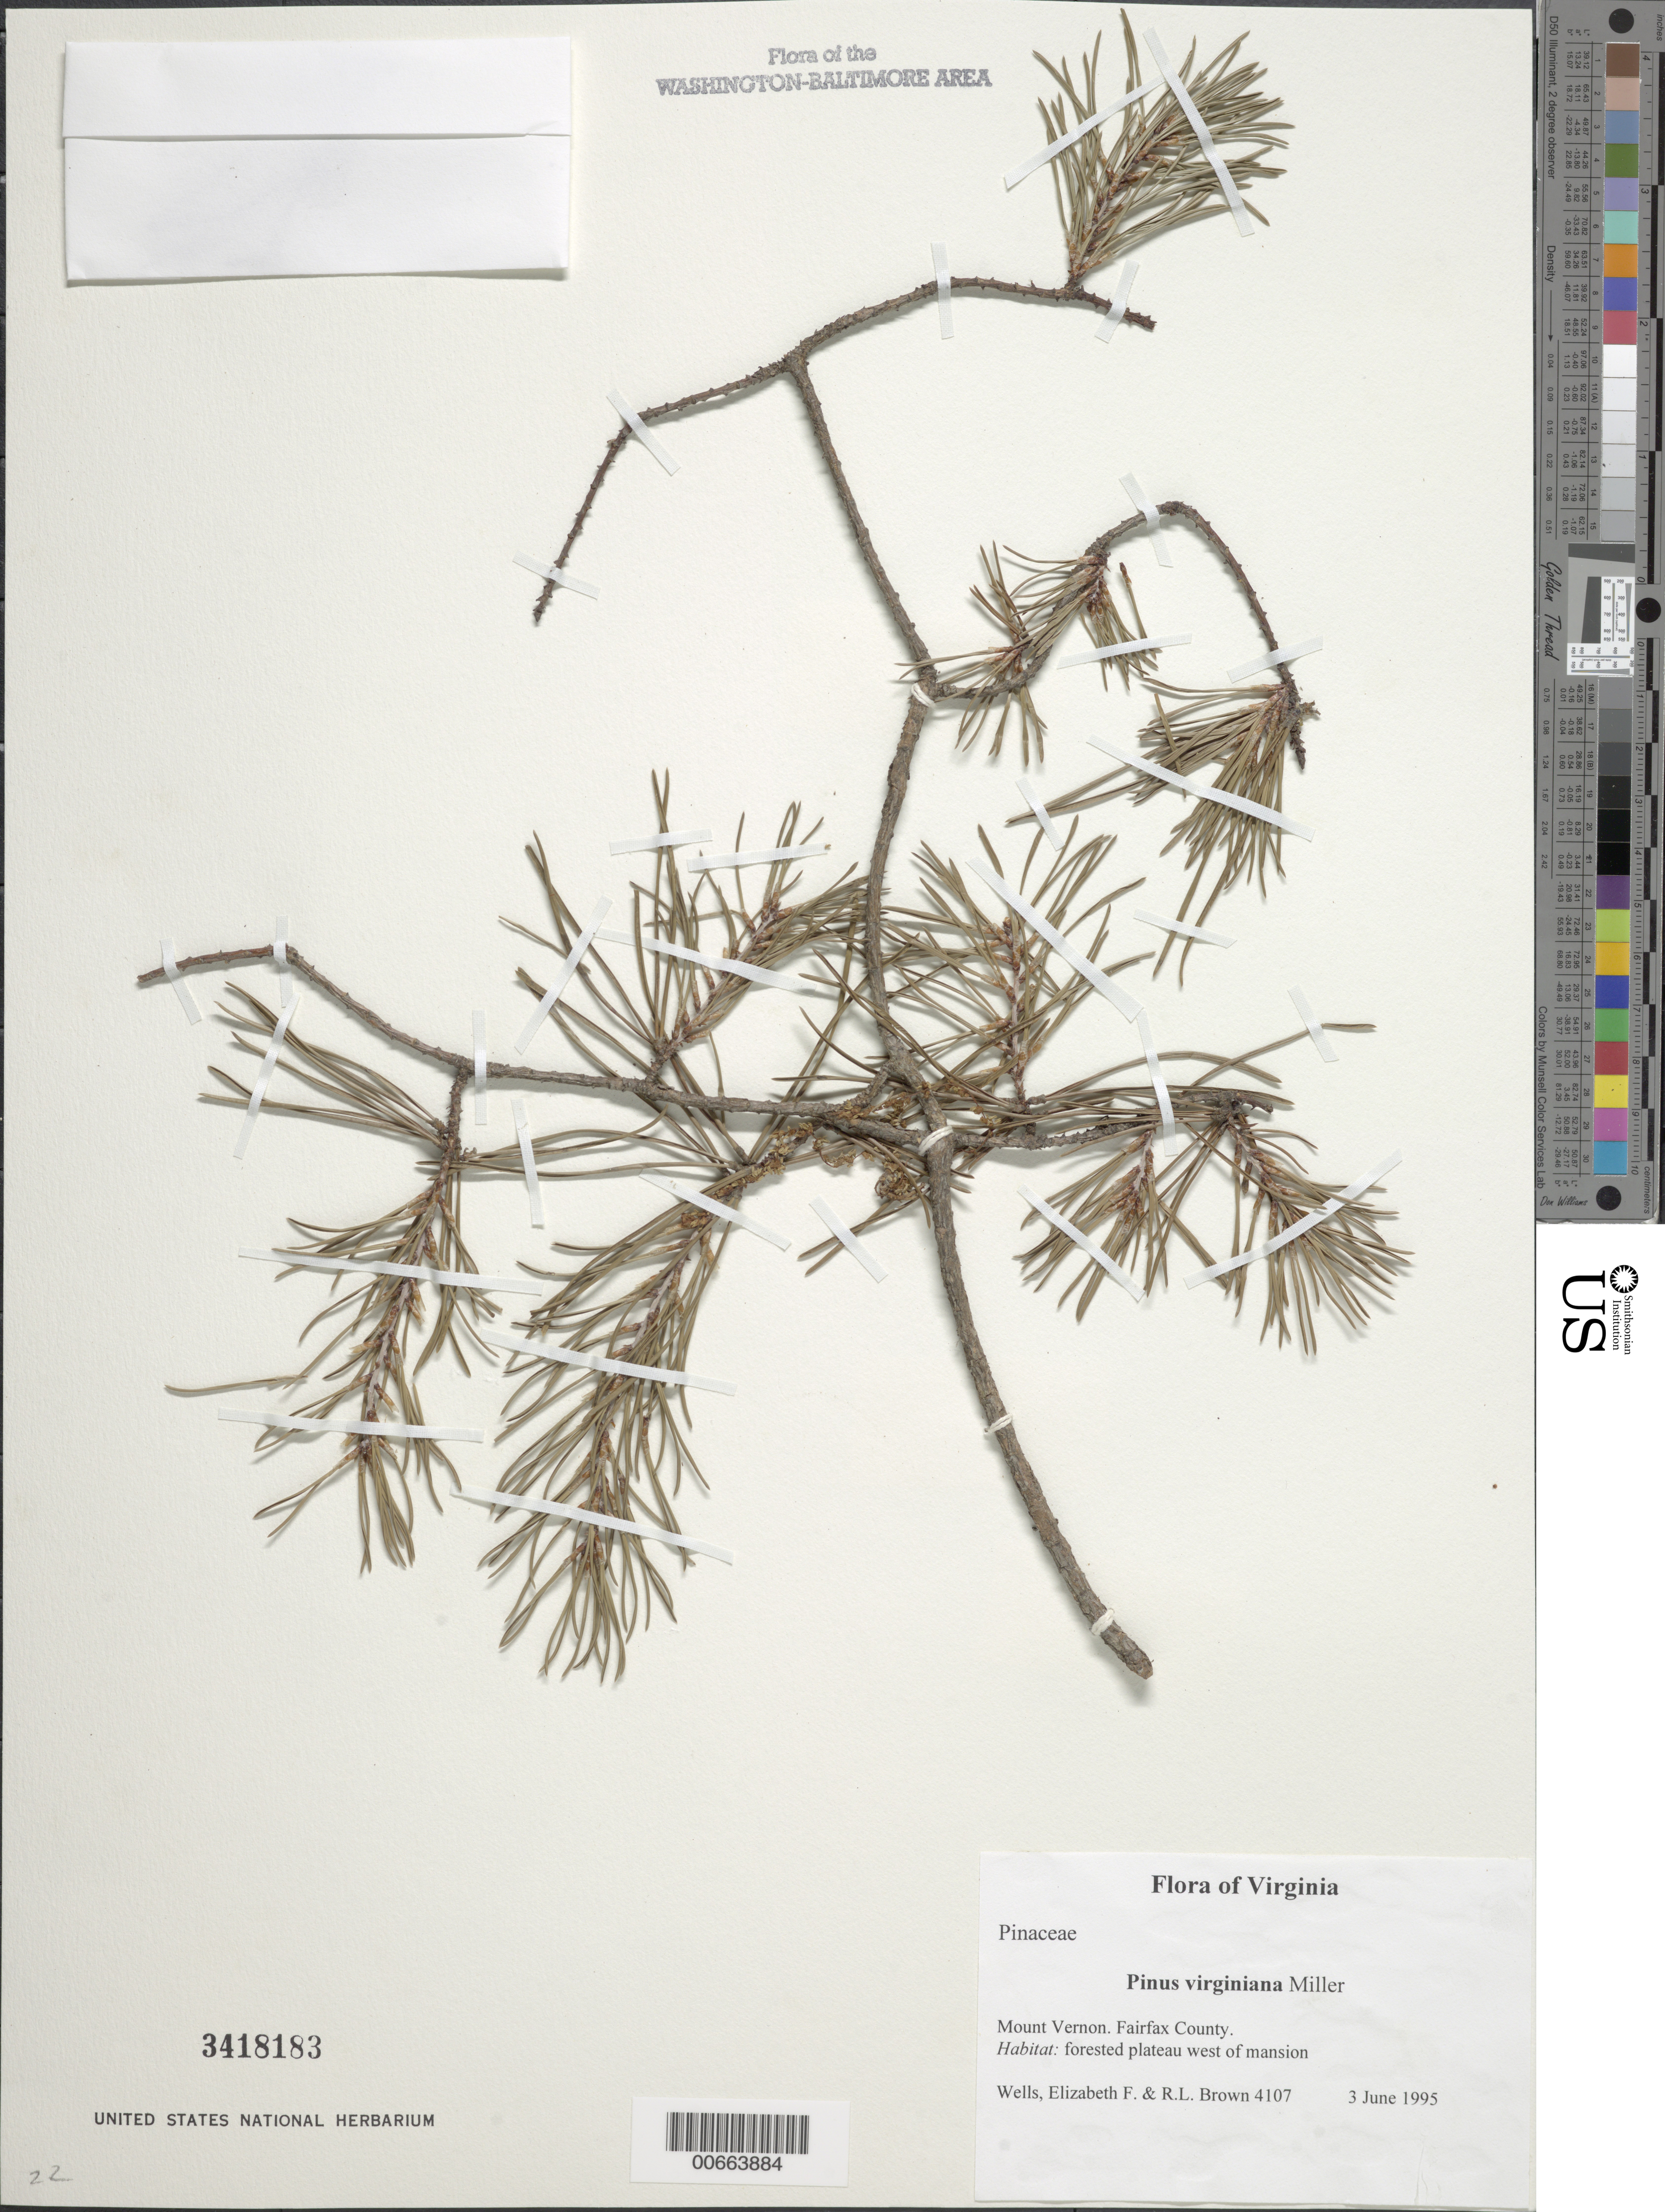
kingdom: Plantae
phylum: Tracheophyta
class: Pinopsida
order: Pinales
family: Pinaceae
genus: Pinus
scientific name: Pinus virginiana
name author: Mill.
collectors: E. F. Wells & R. L. Brown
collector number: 4107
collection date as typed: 03 Jun 1995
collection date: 1995-06-03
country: United States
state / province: Virginia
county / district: Fairfax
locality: Mount Vernon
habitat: forested plateau west of mansion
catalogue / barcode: US 3418183